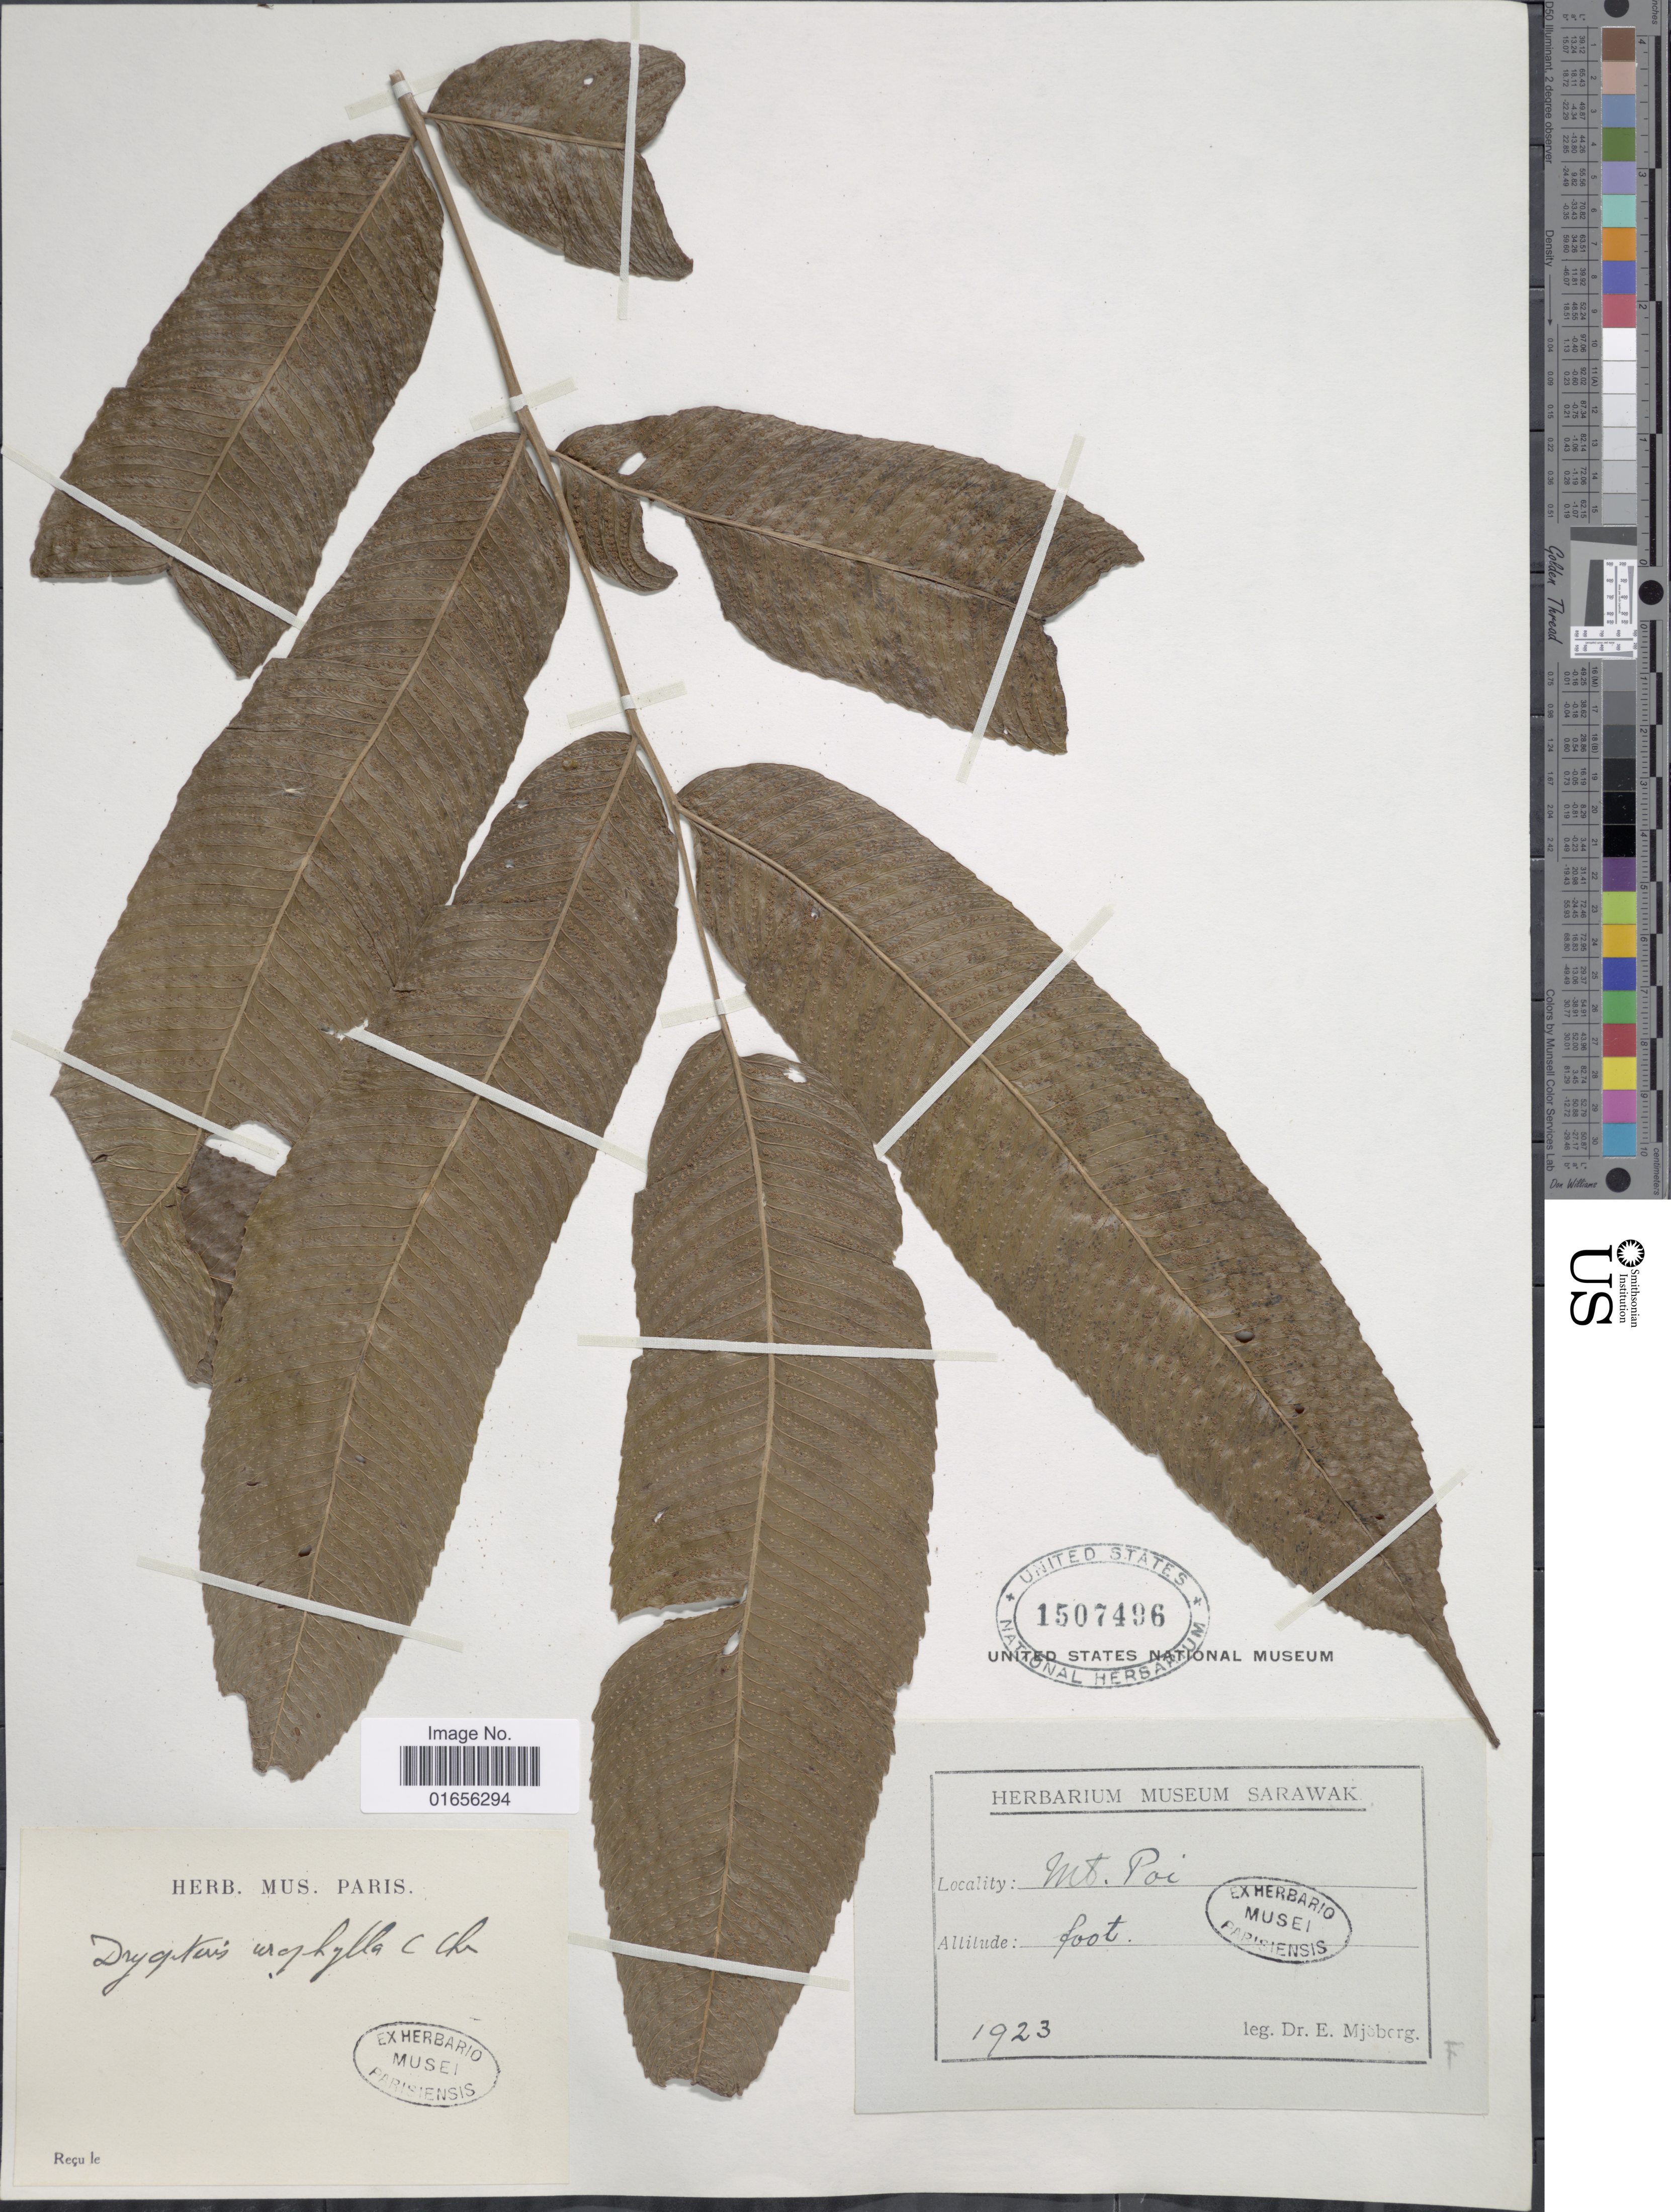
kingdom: Plantae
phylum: Tracheophyta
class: Polypodiopsida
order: Polypodiales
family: Thelypteridaceae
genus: Pronephrium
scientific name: Pronephrium nitidum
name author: Holttum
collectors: E. Mjoberg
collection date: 1923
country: Indonesia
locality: Mt. Poi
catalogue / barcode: US 1507496